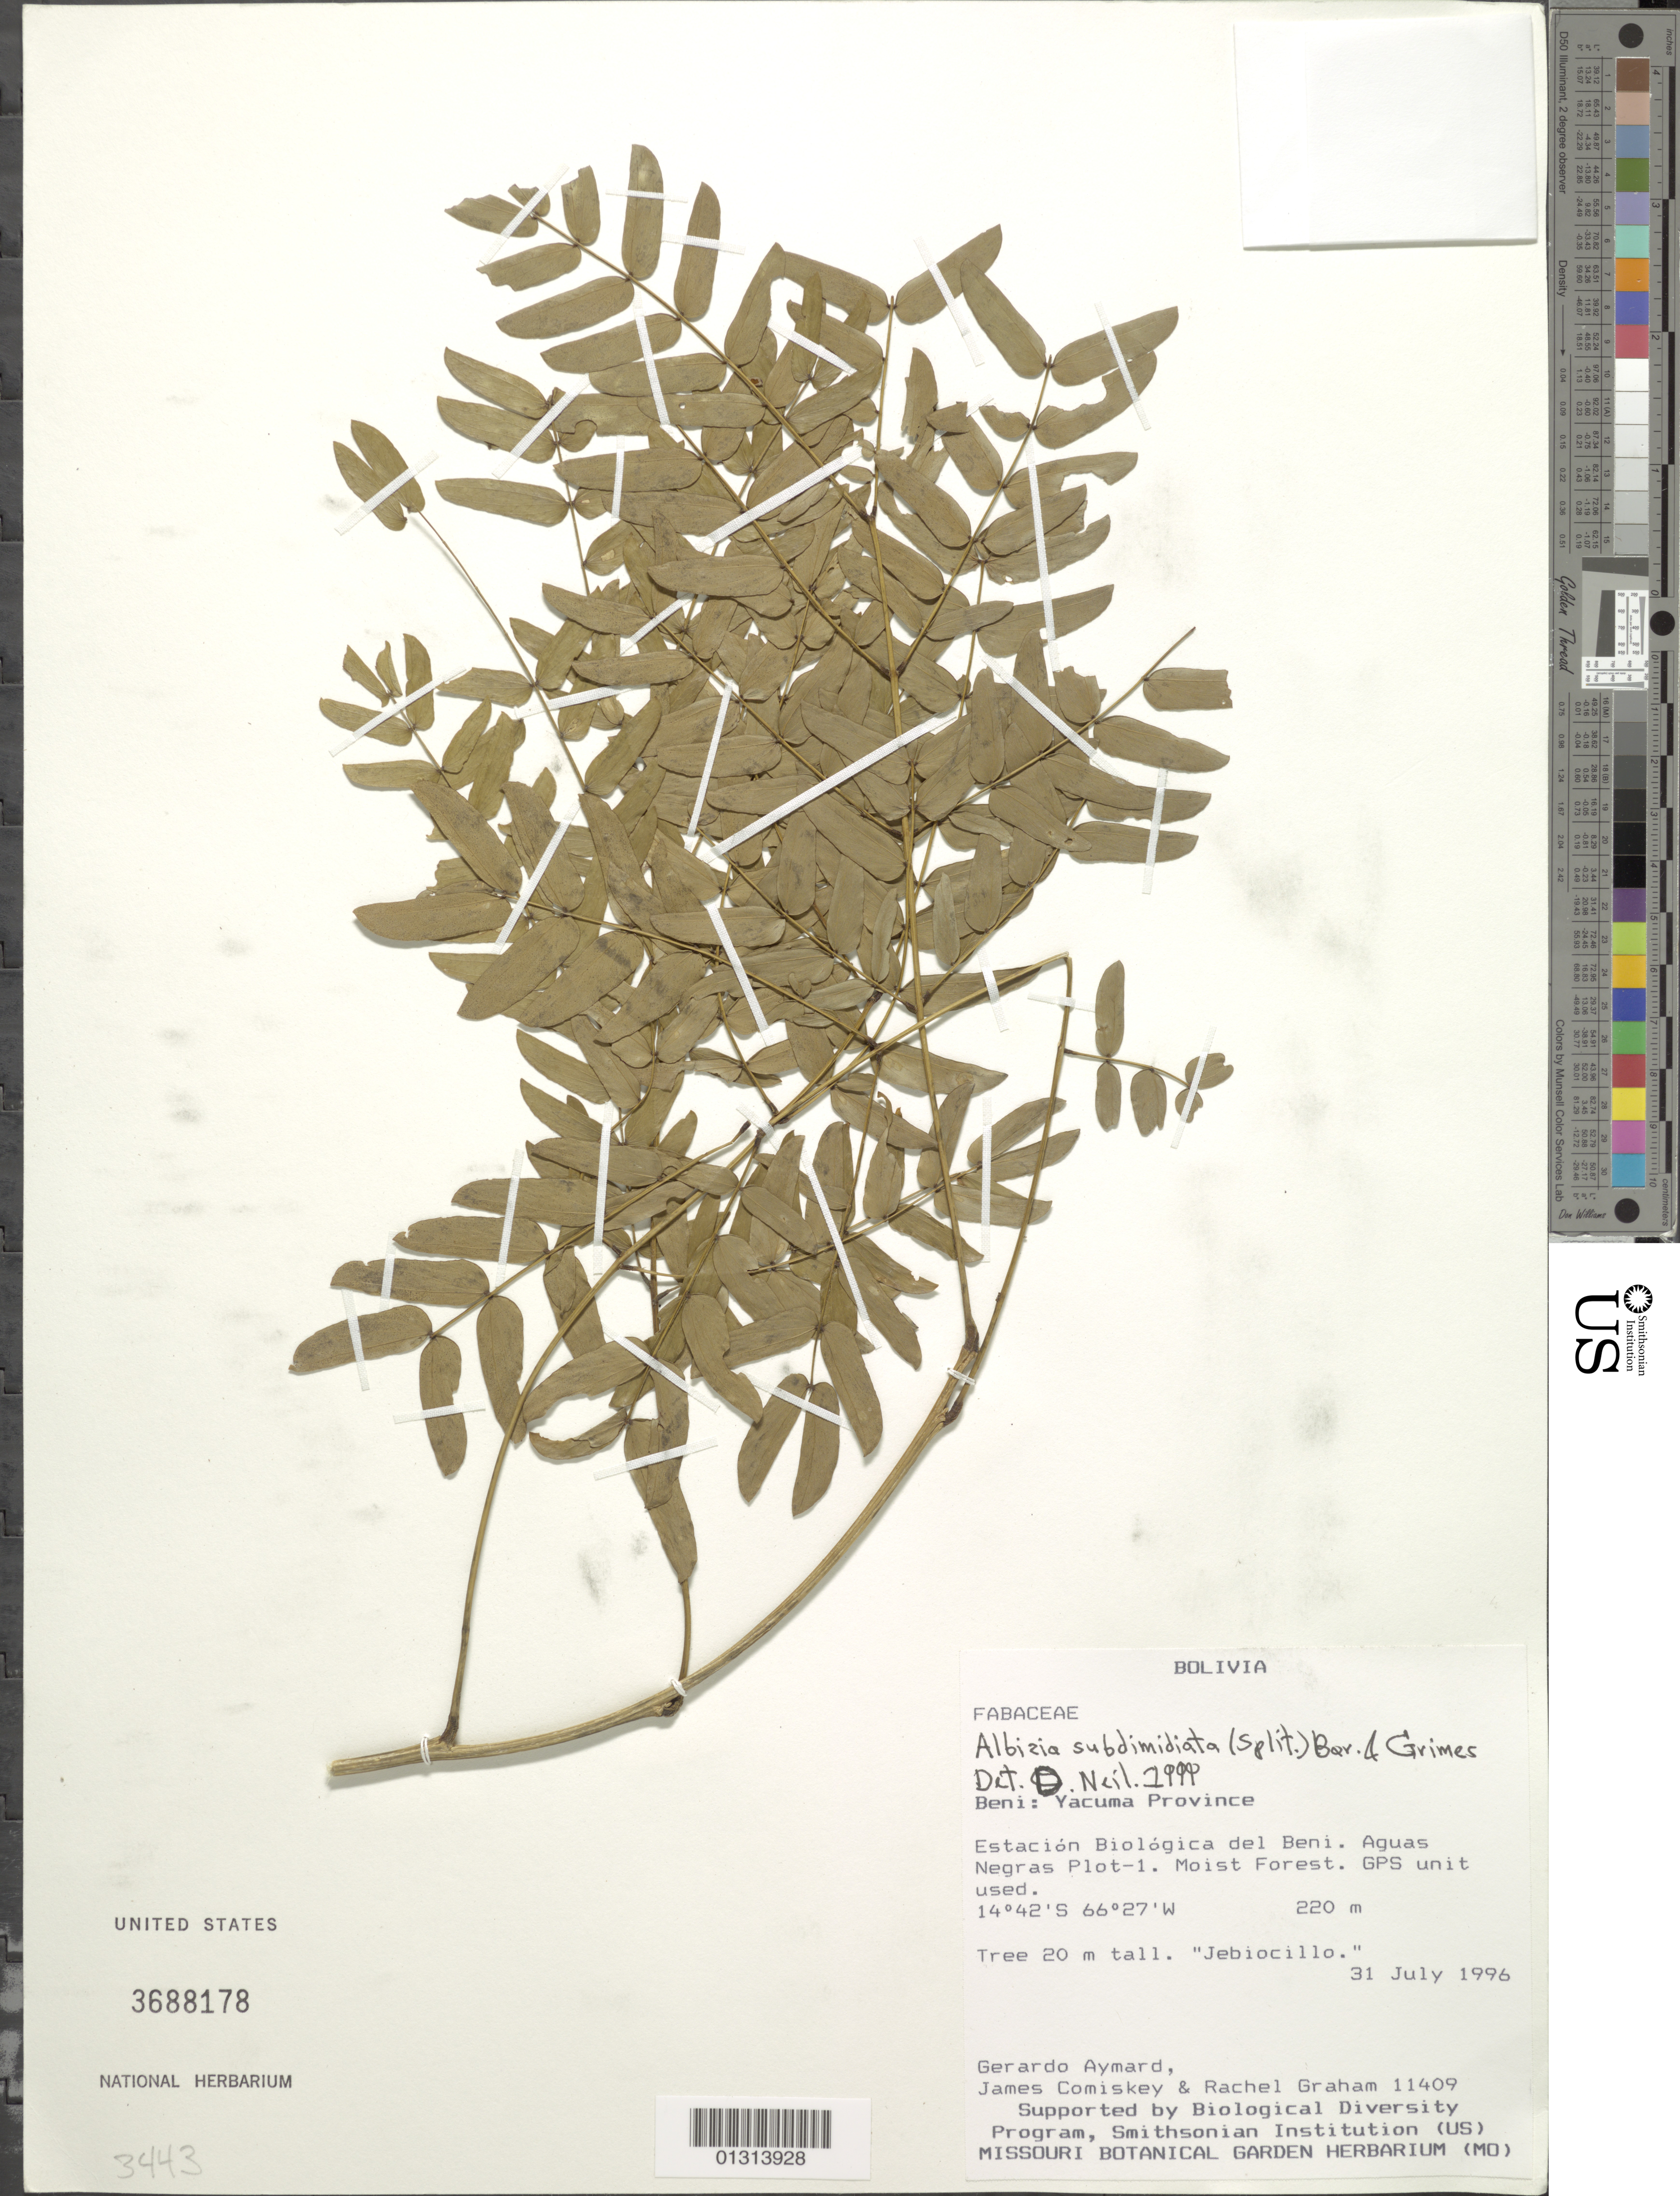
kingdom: Plantae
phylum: Tracheophyta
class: Magnoliopsida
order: Fabales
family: Fabaceae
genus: Pseudalbizzia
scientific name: Pseudalbizzia subdimidiata var. subdimidiata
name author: (Splitg.) Koenen & Duno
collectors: G. A. Aymard, J. A. Comiskey & R. Graham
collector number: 11409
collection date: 1996-07-31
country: Bolivia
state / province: Beni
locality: Yacuma Province. Estacion Biologica del Beni. Aguas Negras Plot-1.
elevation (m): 220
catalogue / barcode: US 3688178